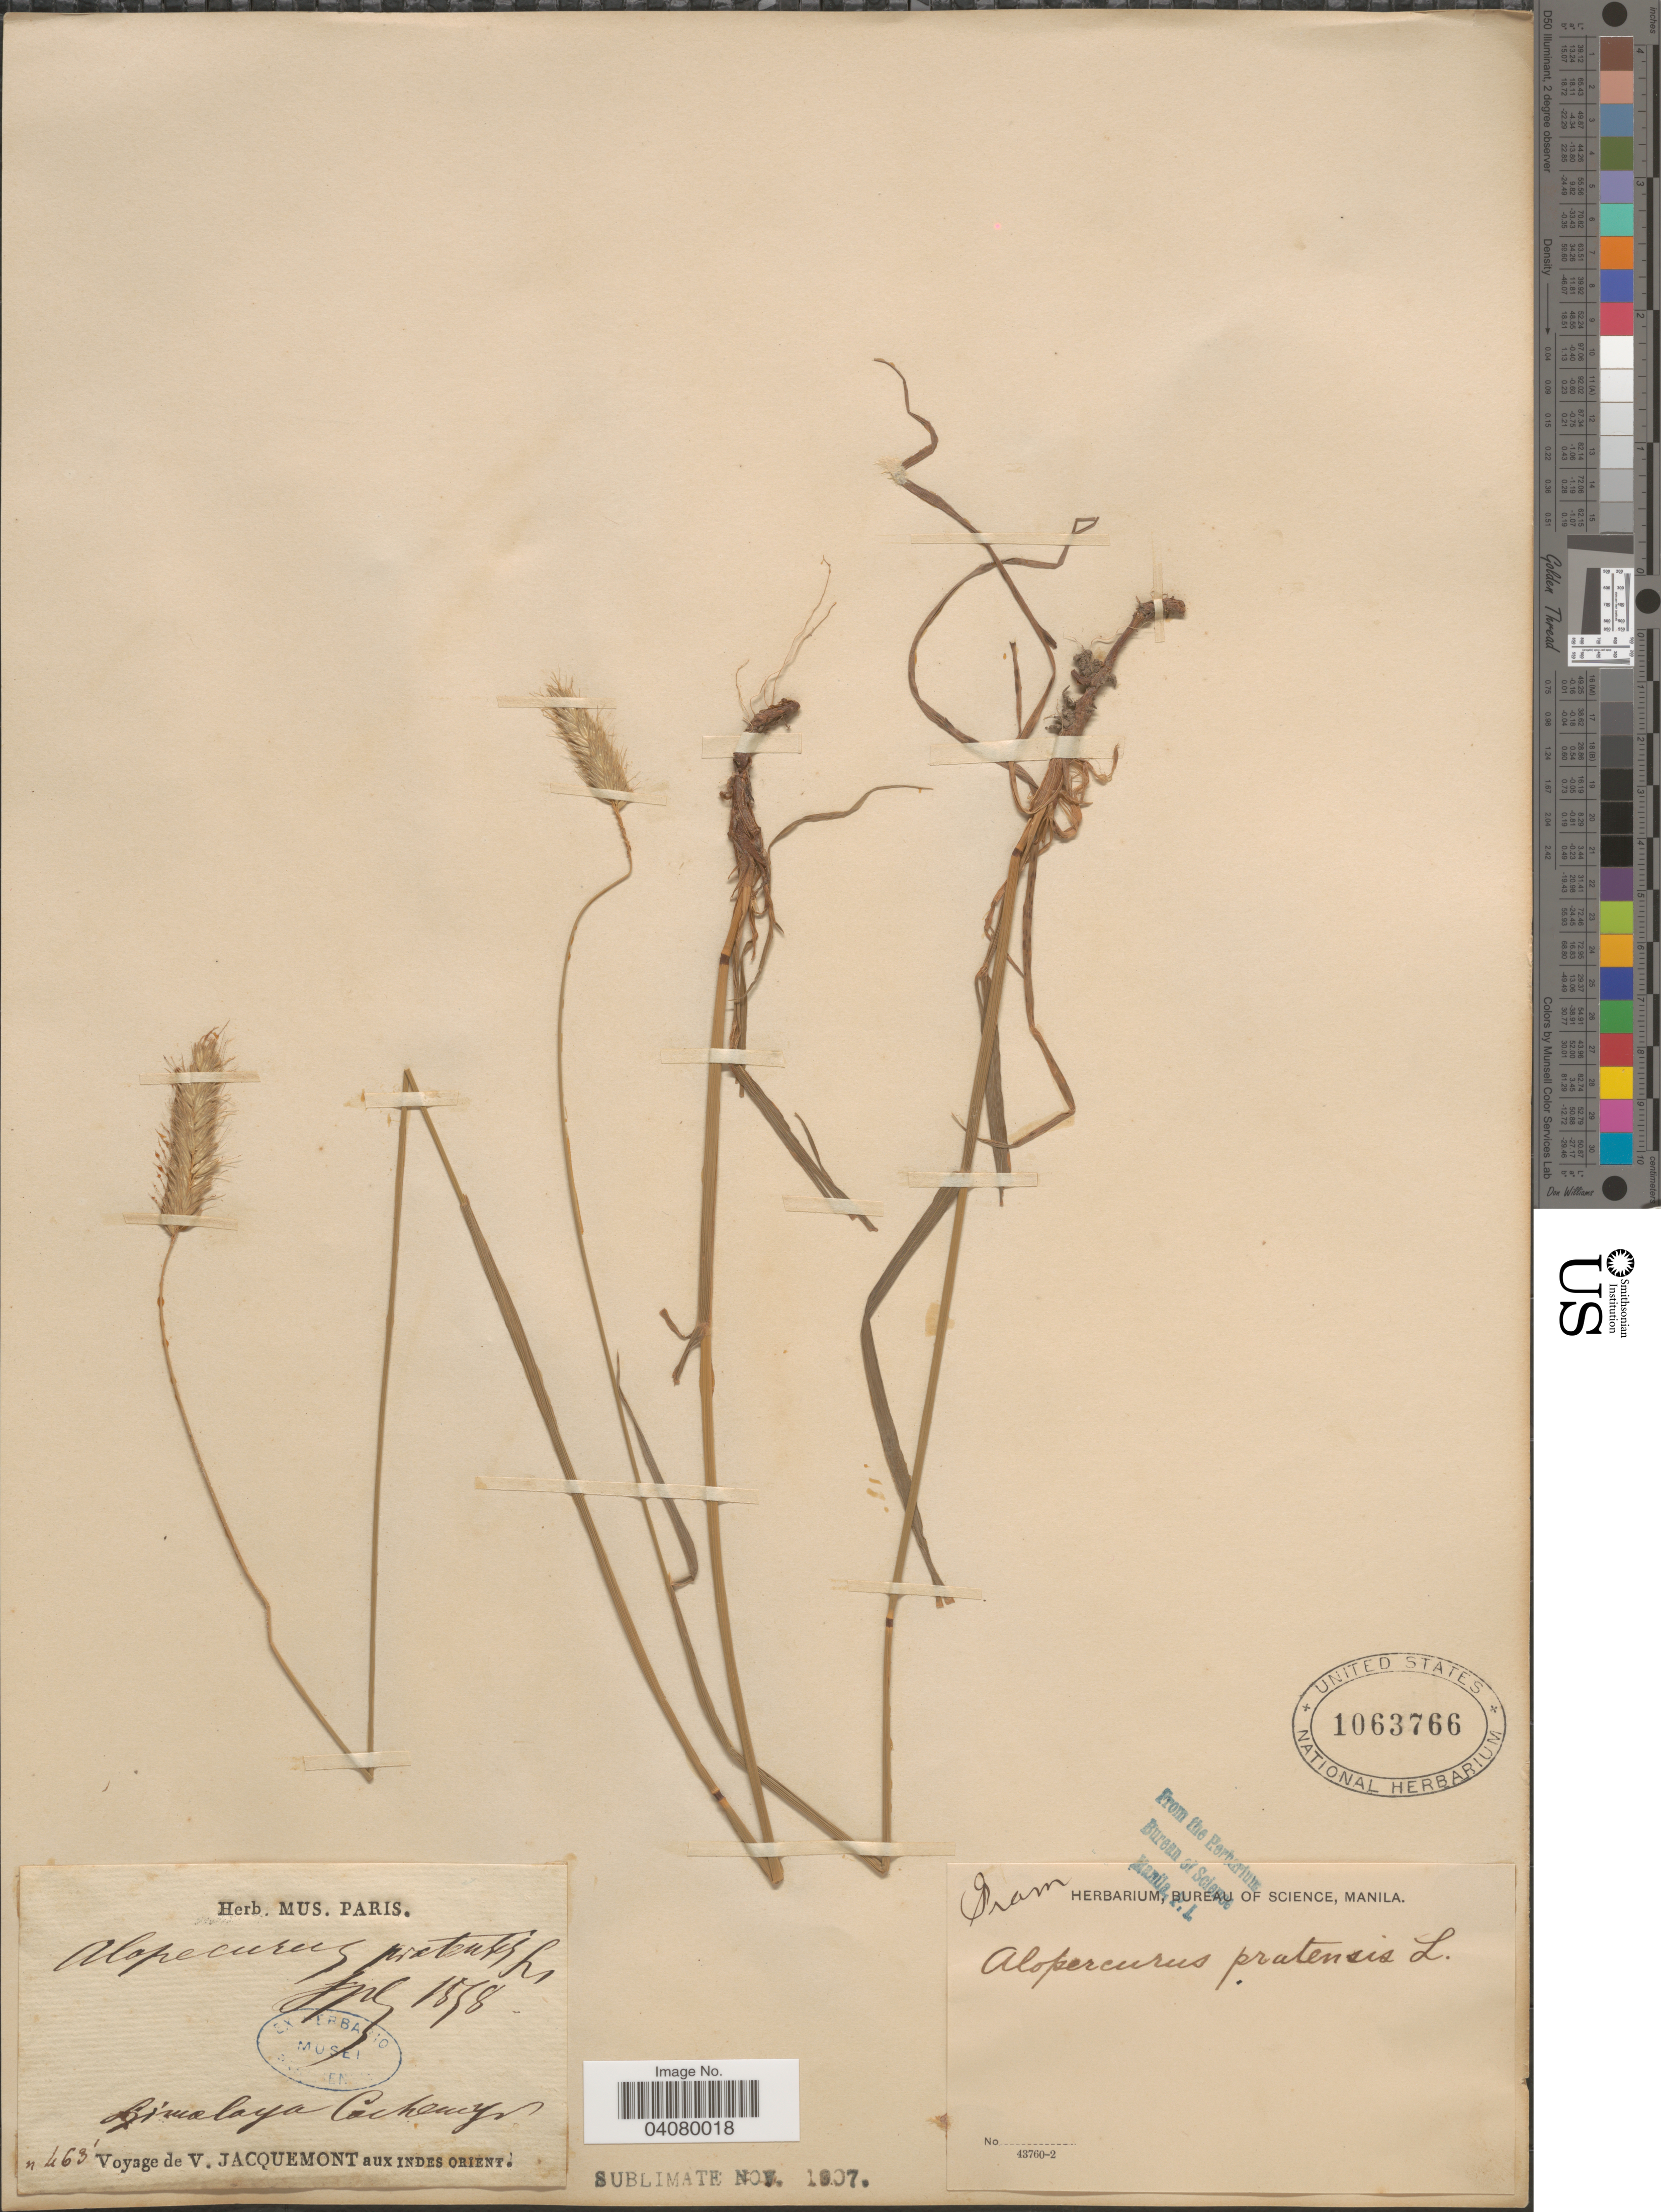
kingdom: Plantae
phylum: Tracheophyta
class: Liliopsida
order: Poales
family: Poaceae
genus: Alopecurus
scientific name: Alopecurus pratensis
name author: L.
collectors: V. Jacquemont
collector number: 463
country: India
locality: Himalaya Cachemyr.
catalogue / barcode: US 1063766